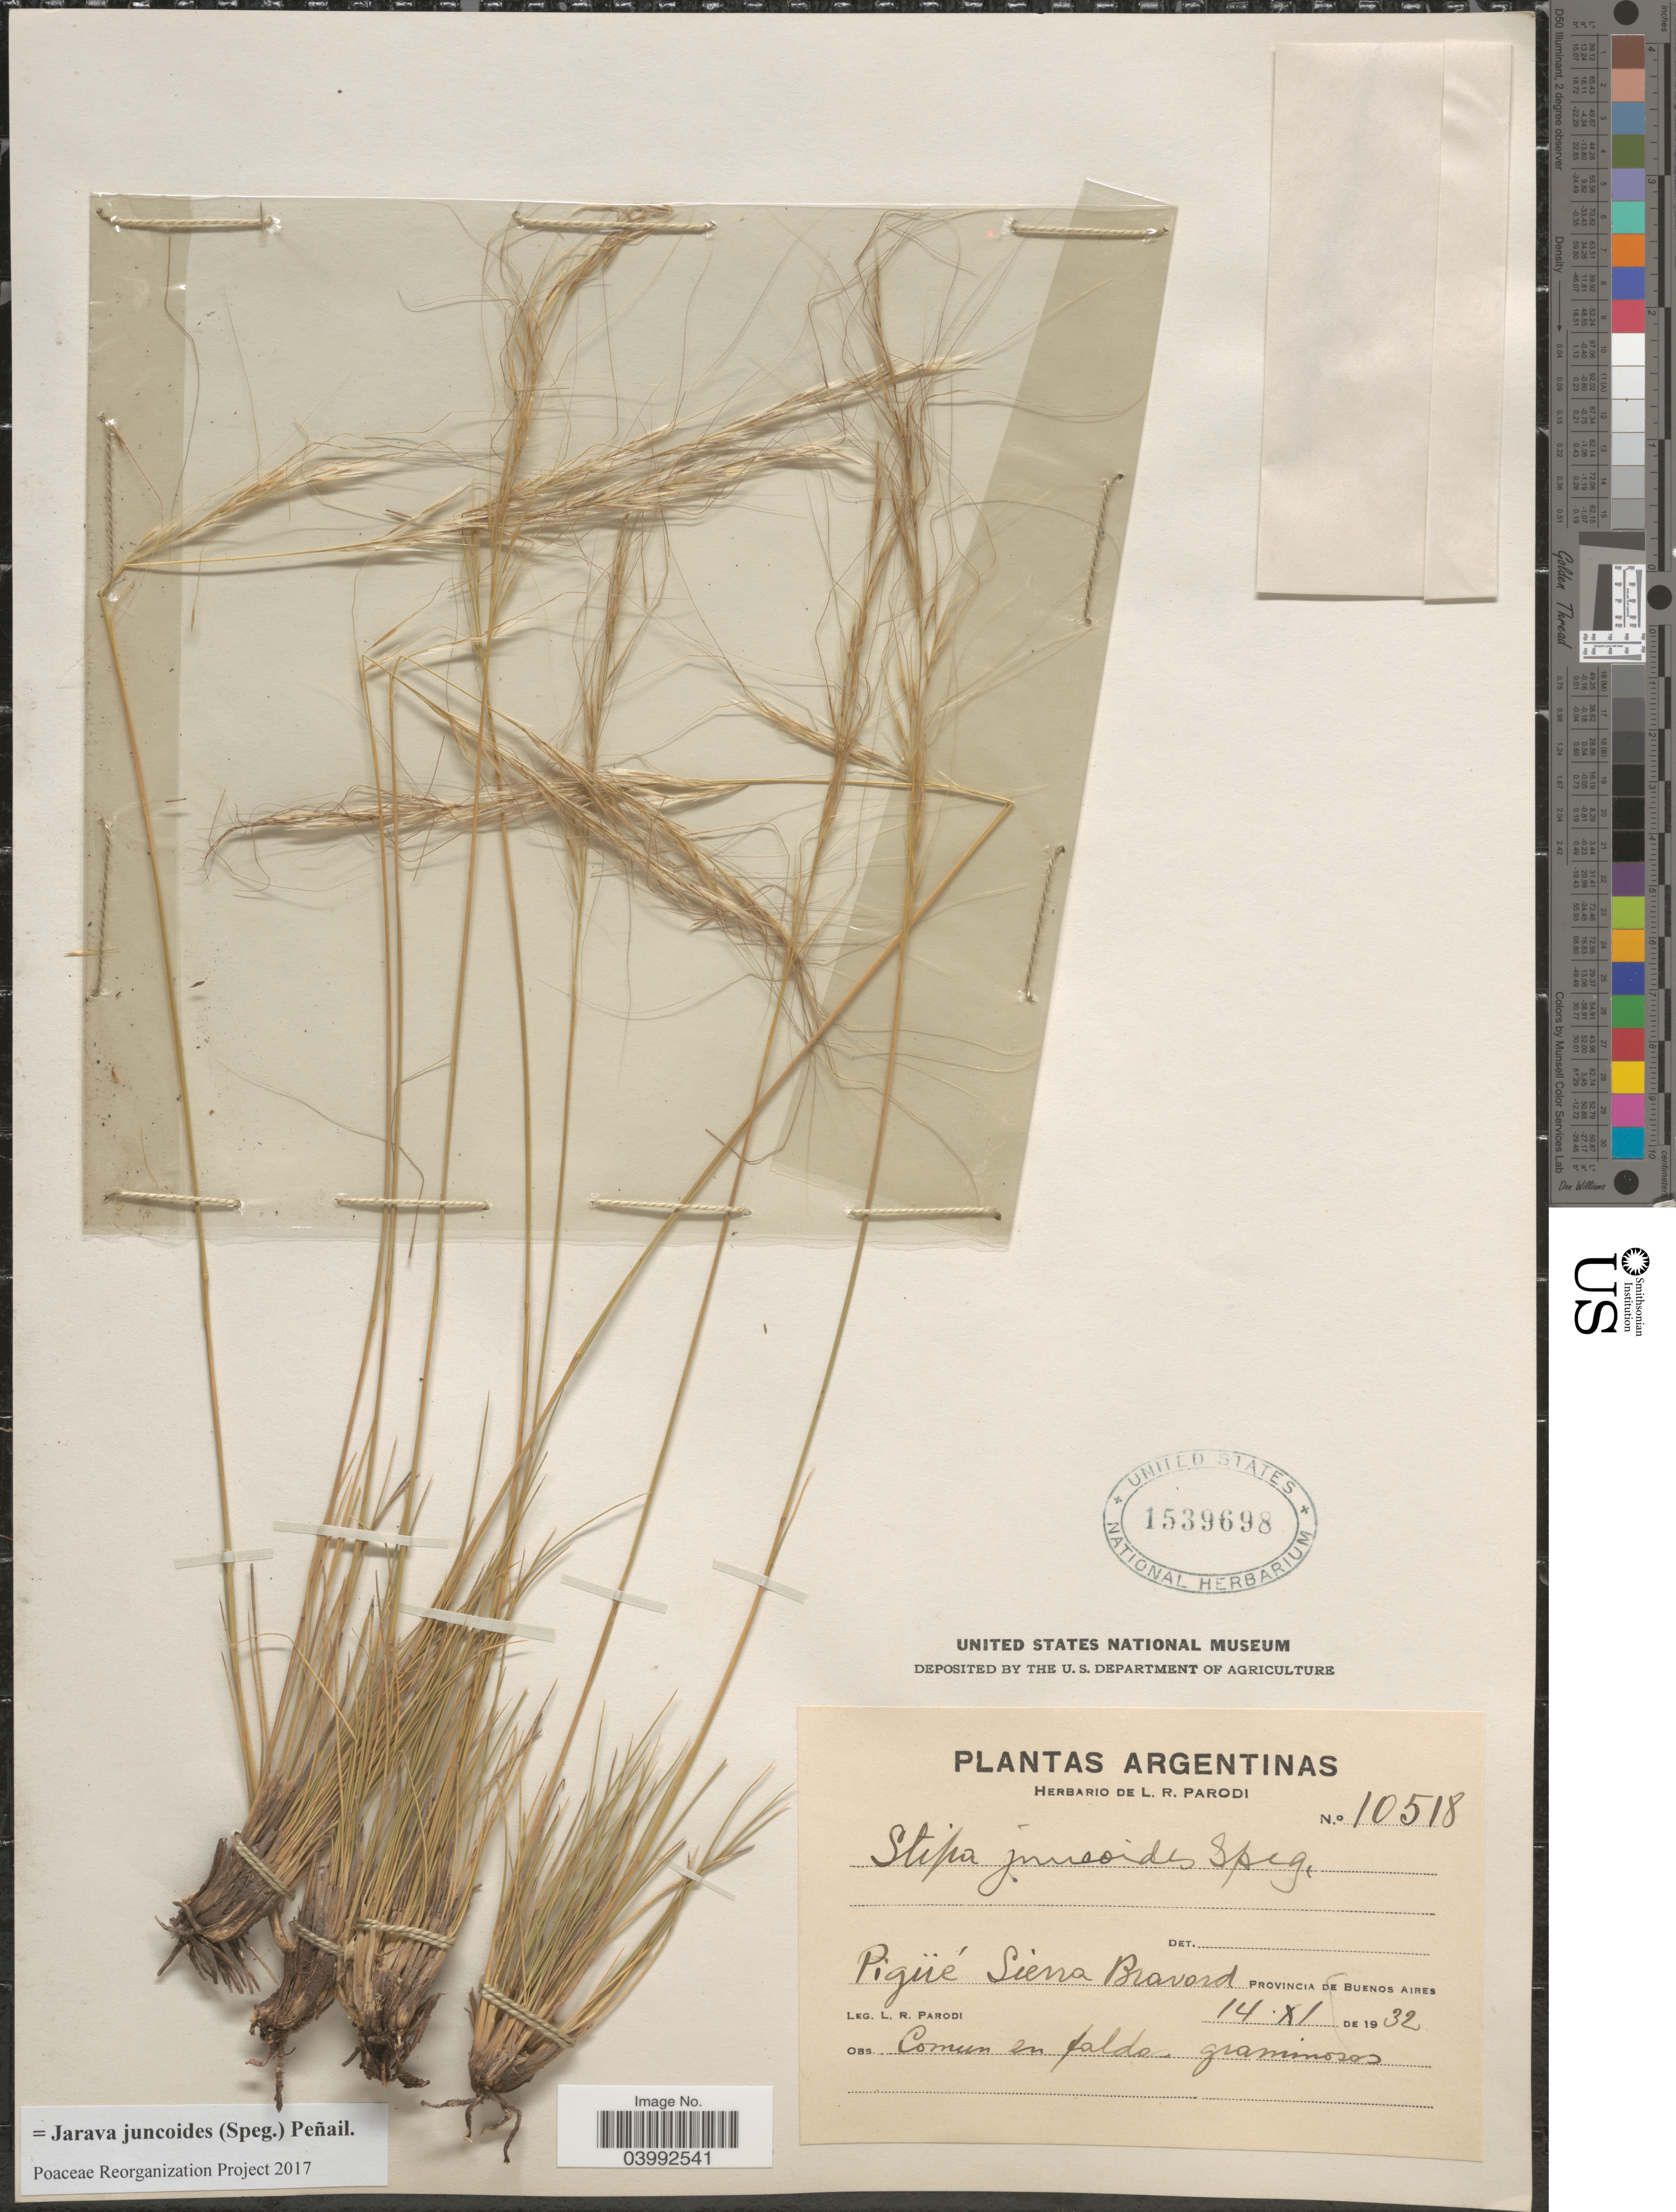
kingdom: Plantae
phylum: Tracheophyta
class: Liliopsida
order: Poales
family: Poaceae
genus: Jarava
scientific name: Jarava juncoides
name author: (Speg.) Peñail.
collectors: L. R. Parodi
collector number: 10518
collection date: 1932-11-14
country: Argentina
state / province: Buenos Aires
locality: Pigüé Sierra Bravord.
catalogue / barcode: US 1539698